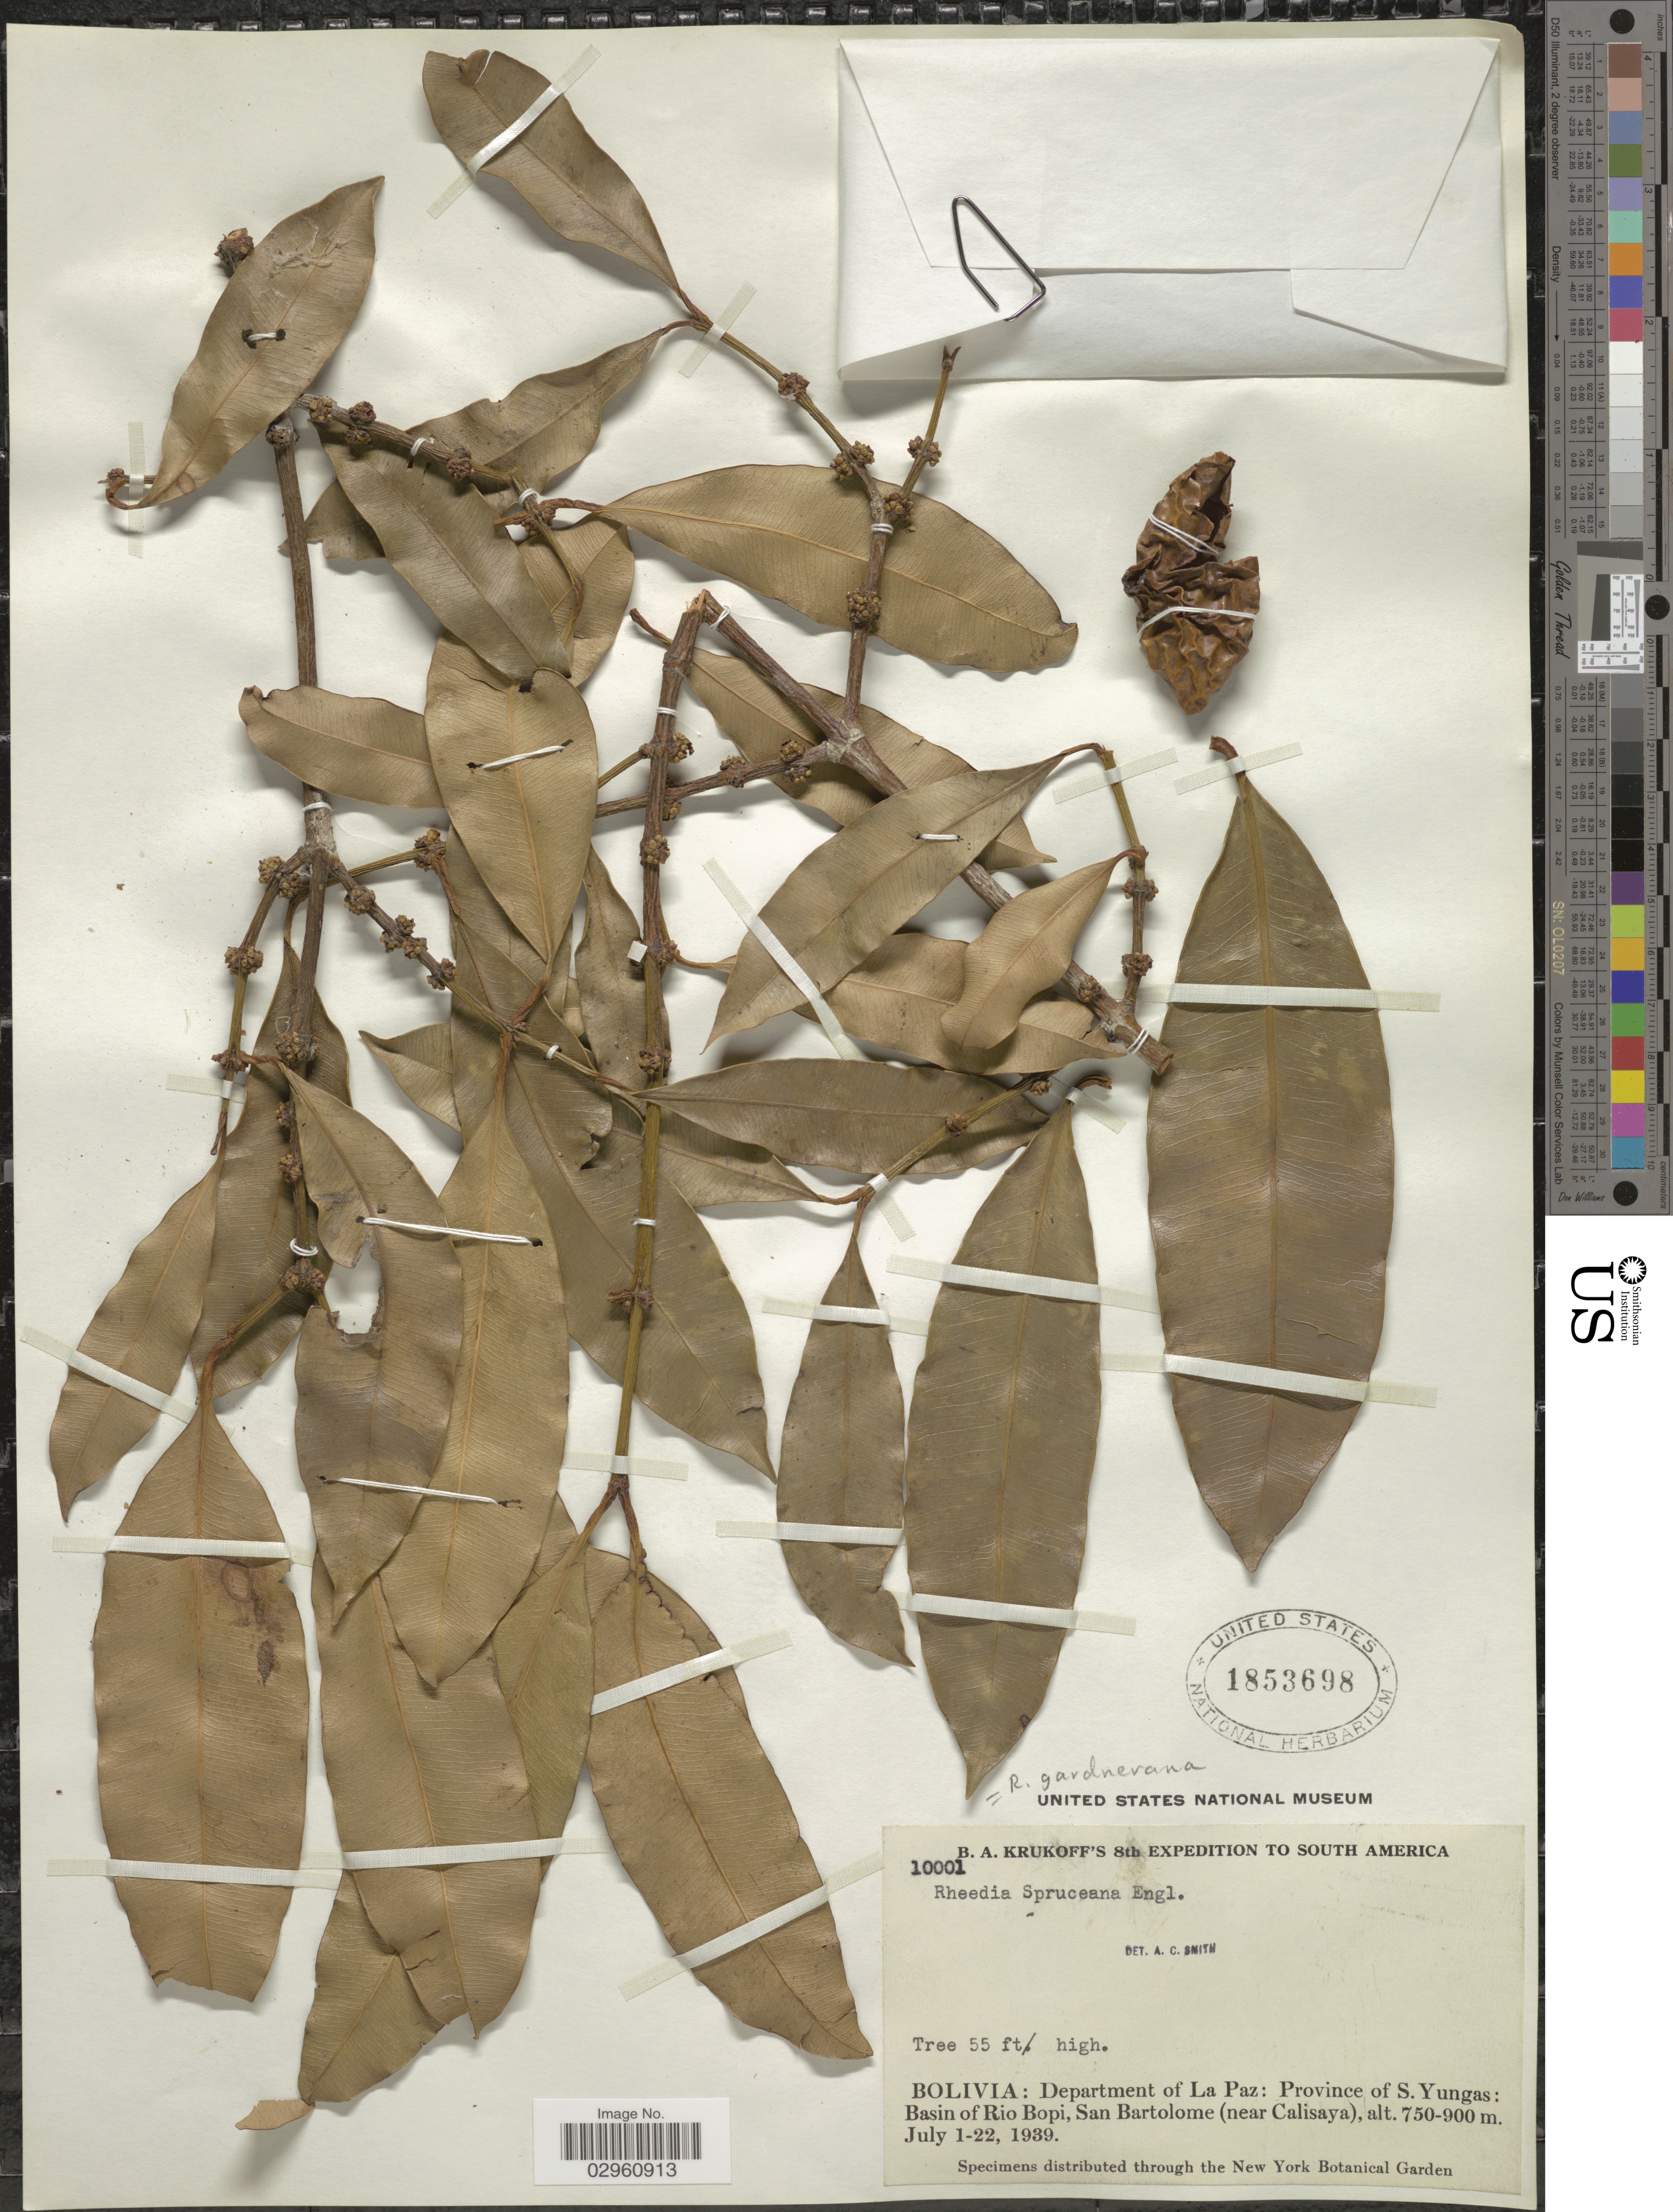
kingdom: Plantae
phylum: Tracheophyta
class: Magnoliopsida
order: Malpighiales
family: Clusiaceae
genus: Garcinia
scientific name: Garcinia gardneriana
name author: (Planch. & Triana) Zappi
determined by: Strong, Mark T., (BOT), Smithsonian Institution - National Museum of Natural History (UNITED STATES)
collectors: B. A. Krukoff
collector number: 10001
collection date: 1939-07-01/1939-07-22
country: Bolivia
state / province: La Paz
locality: Department of La Paz: Province of S. Yungas: Basin of Rio Bopi, San Bartolome (near Calisaya).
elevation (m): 750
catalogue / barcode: US 1853698